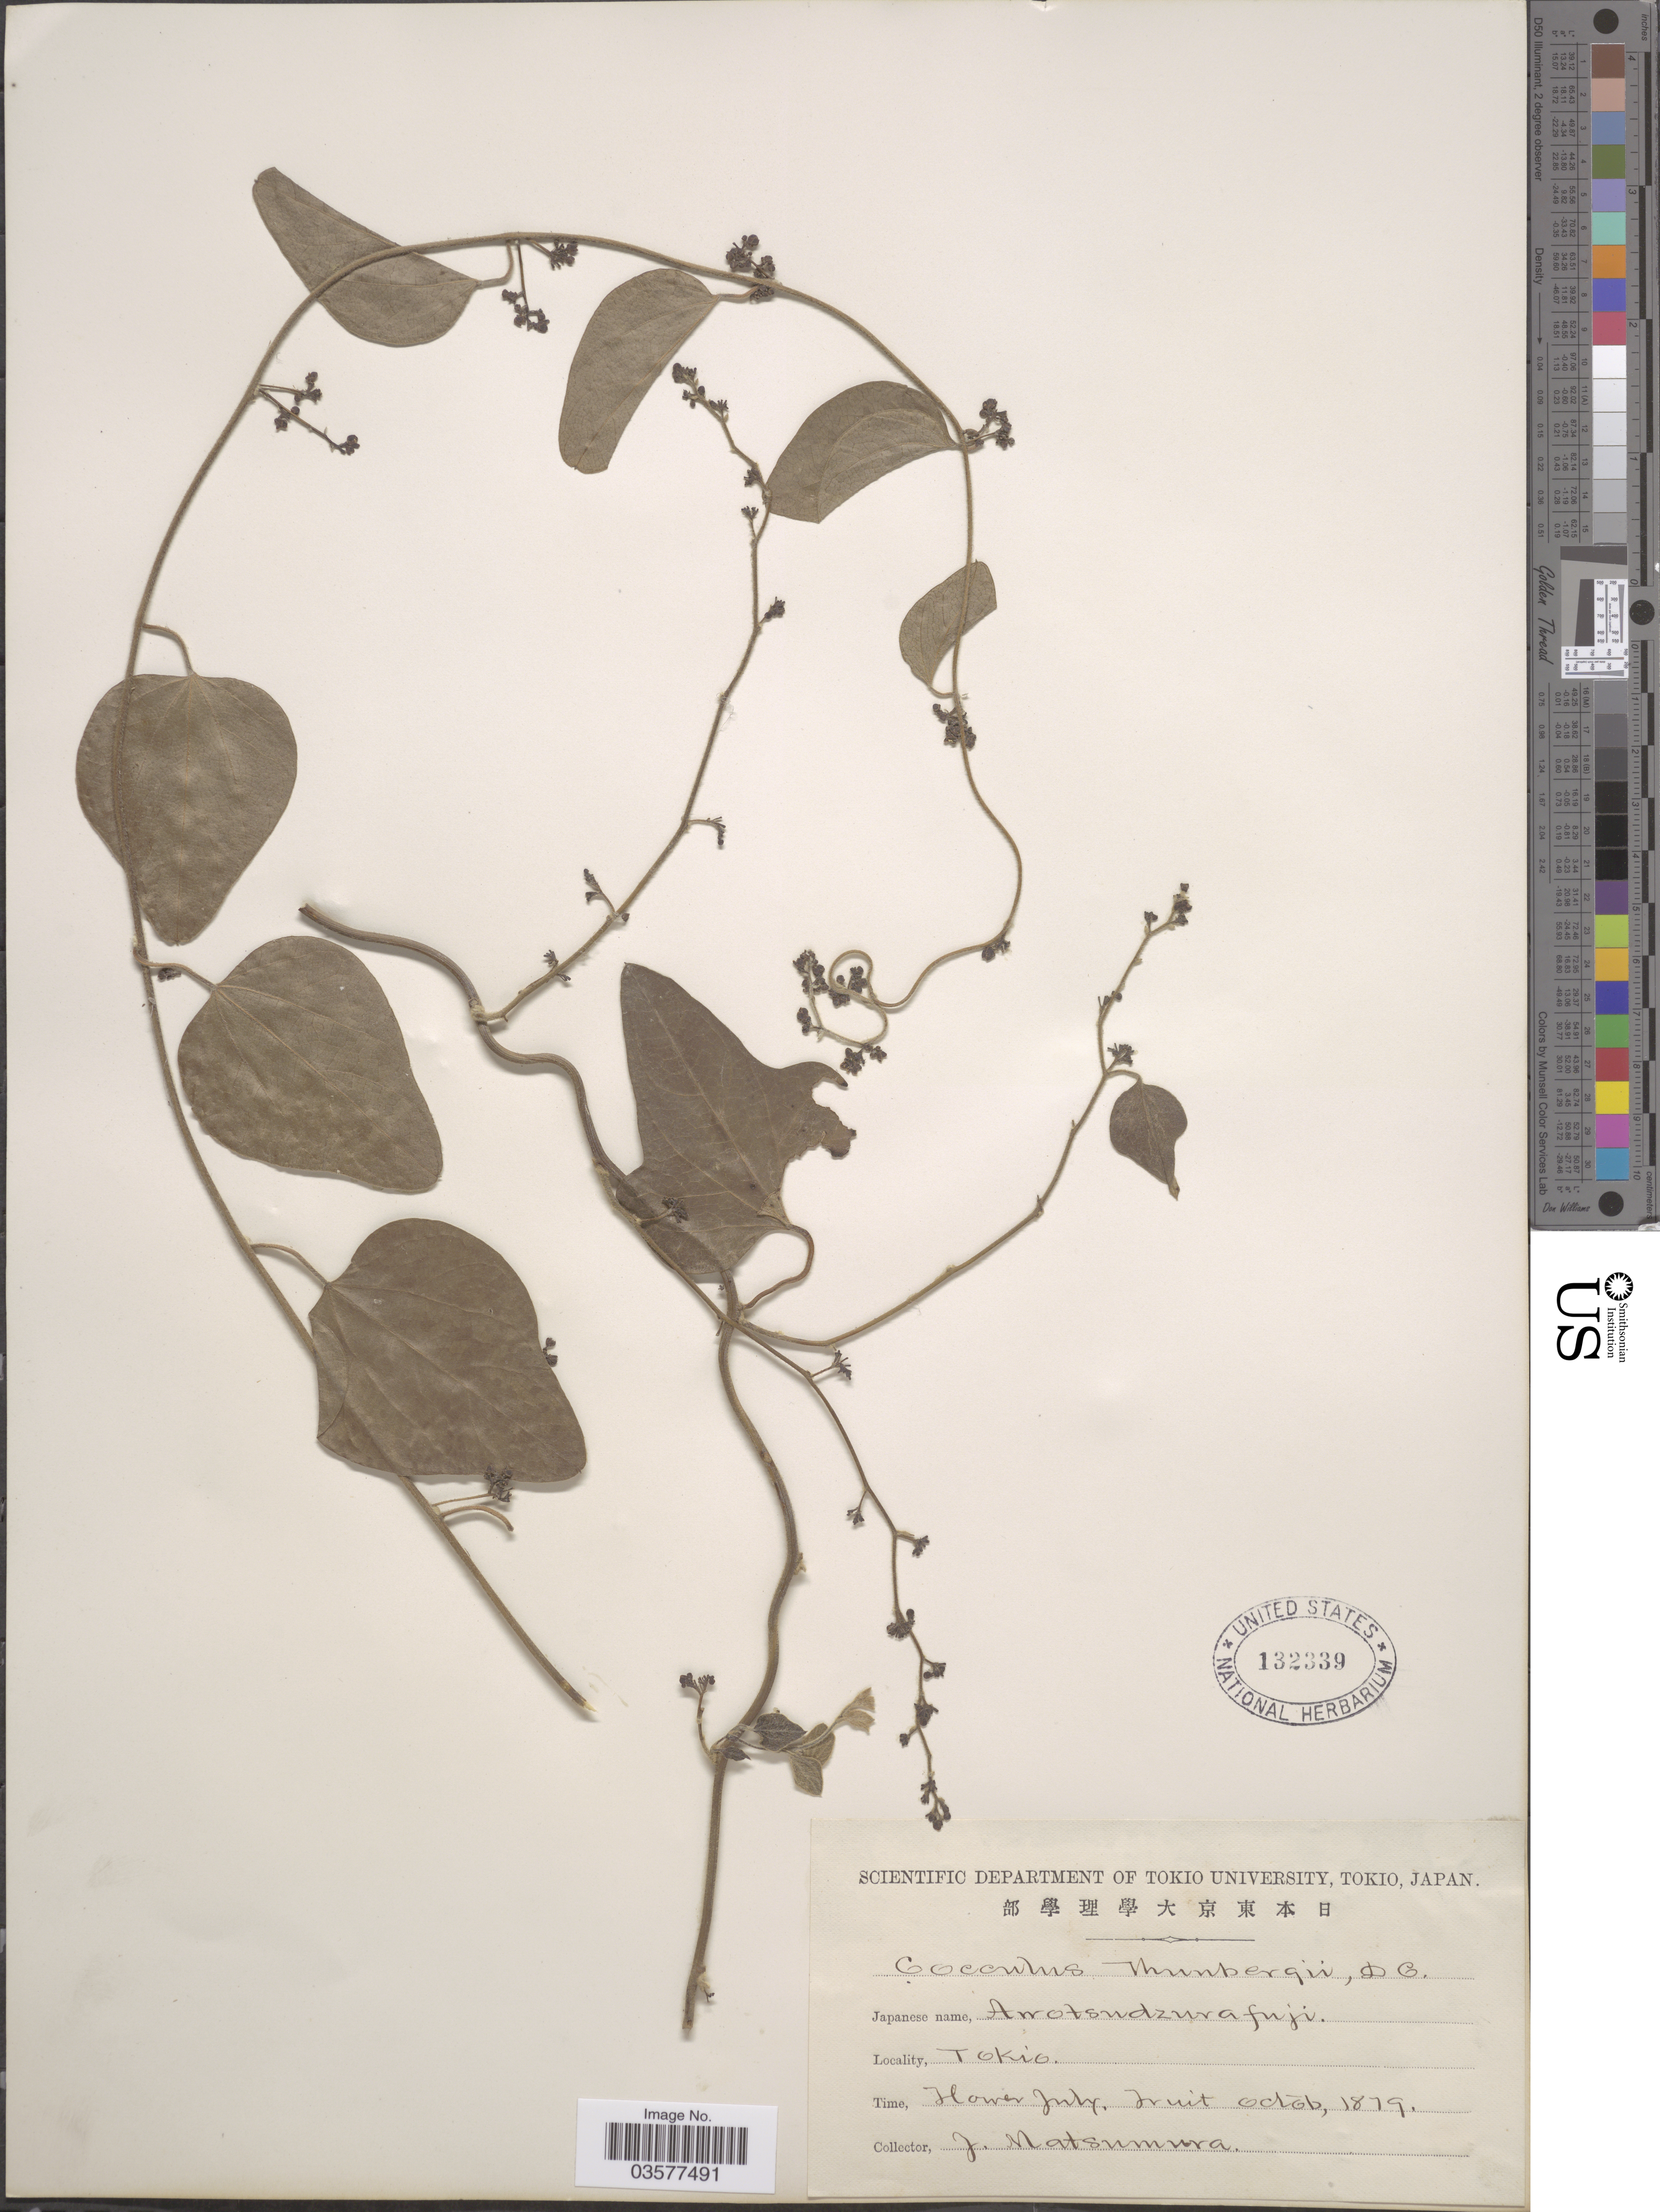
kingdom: Plantae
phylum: Tracheophyta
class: Magnoliopsida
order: Ranunculales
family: Menispermaceae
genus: Cocculus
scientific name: Cocculus orbiculatus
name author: (L.) DC.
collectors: J. Matsumura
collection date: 1879-07/1879-10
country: Japan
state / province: Tokyo, Federal City of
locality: Tokio.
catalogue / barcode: US 132339